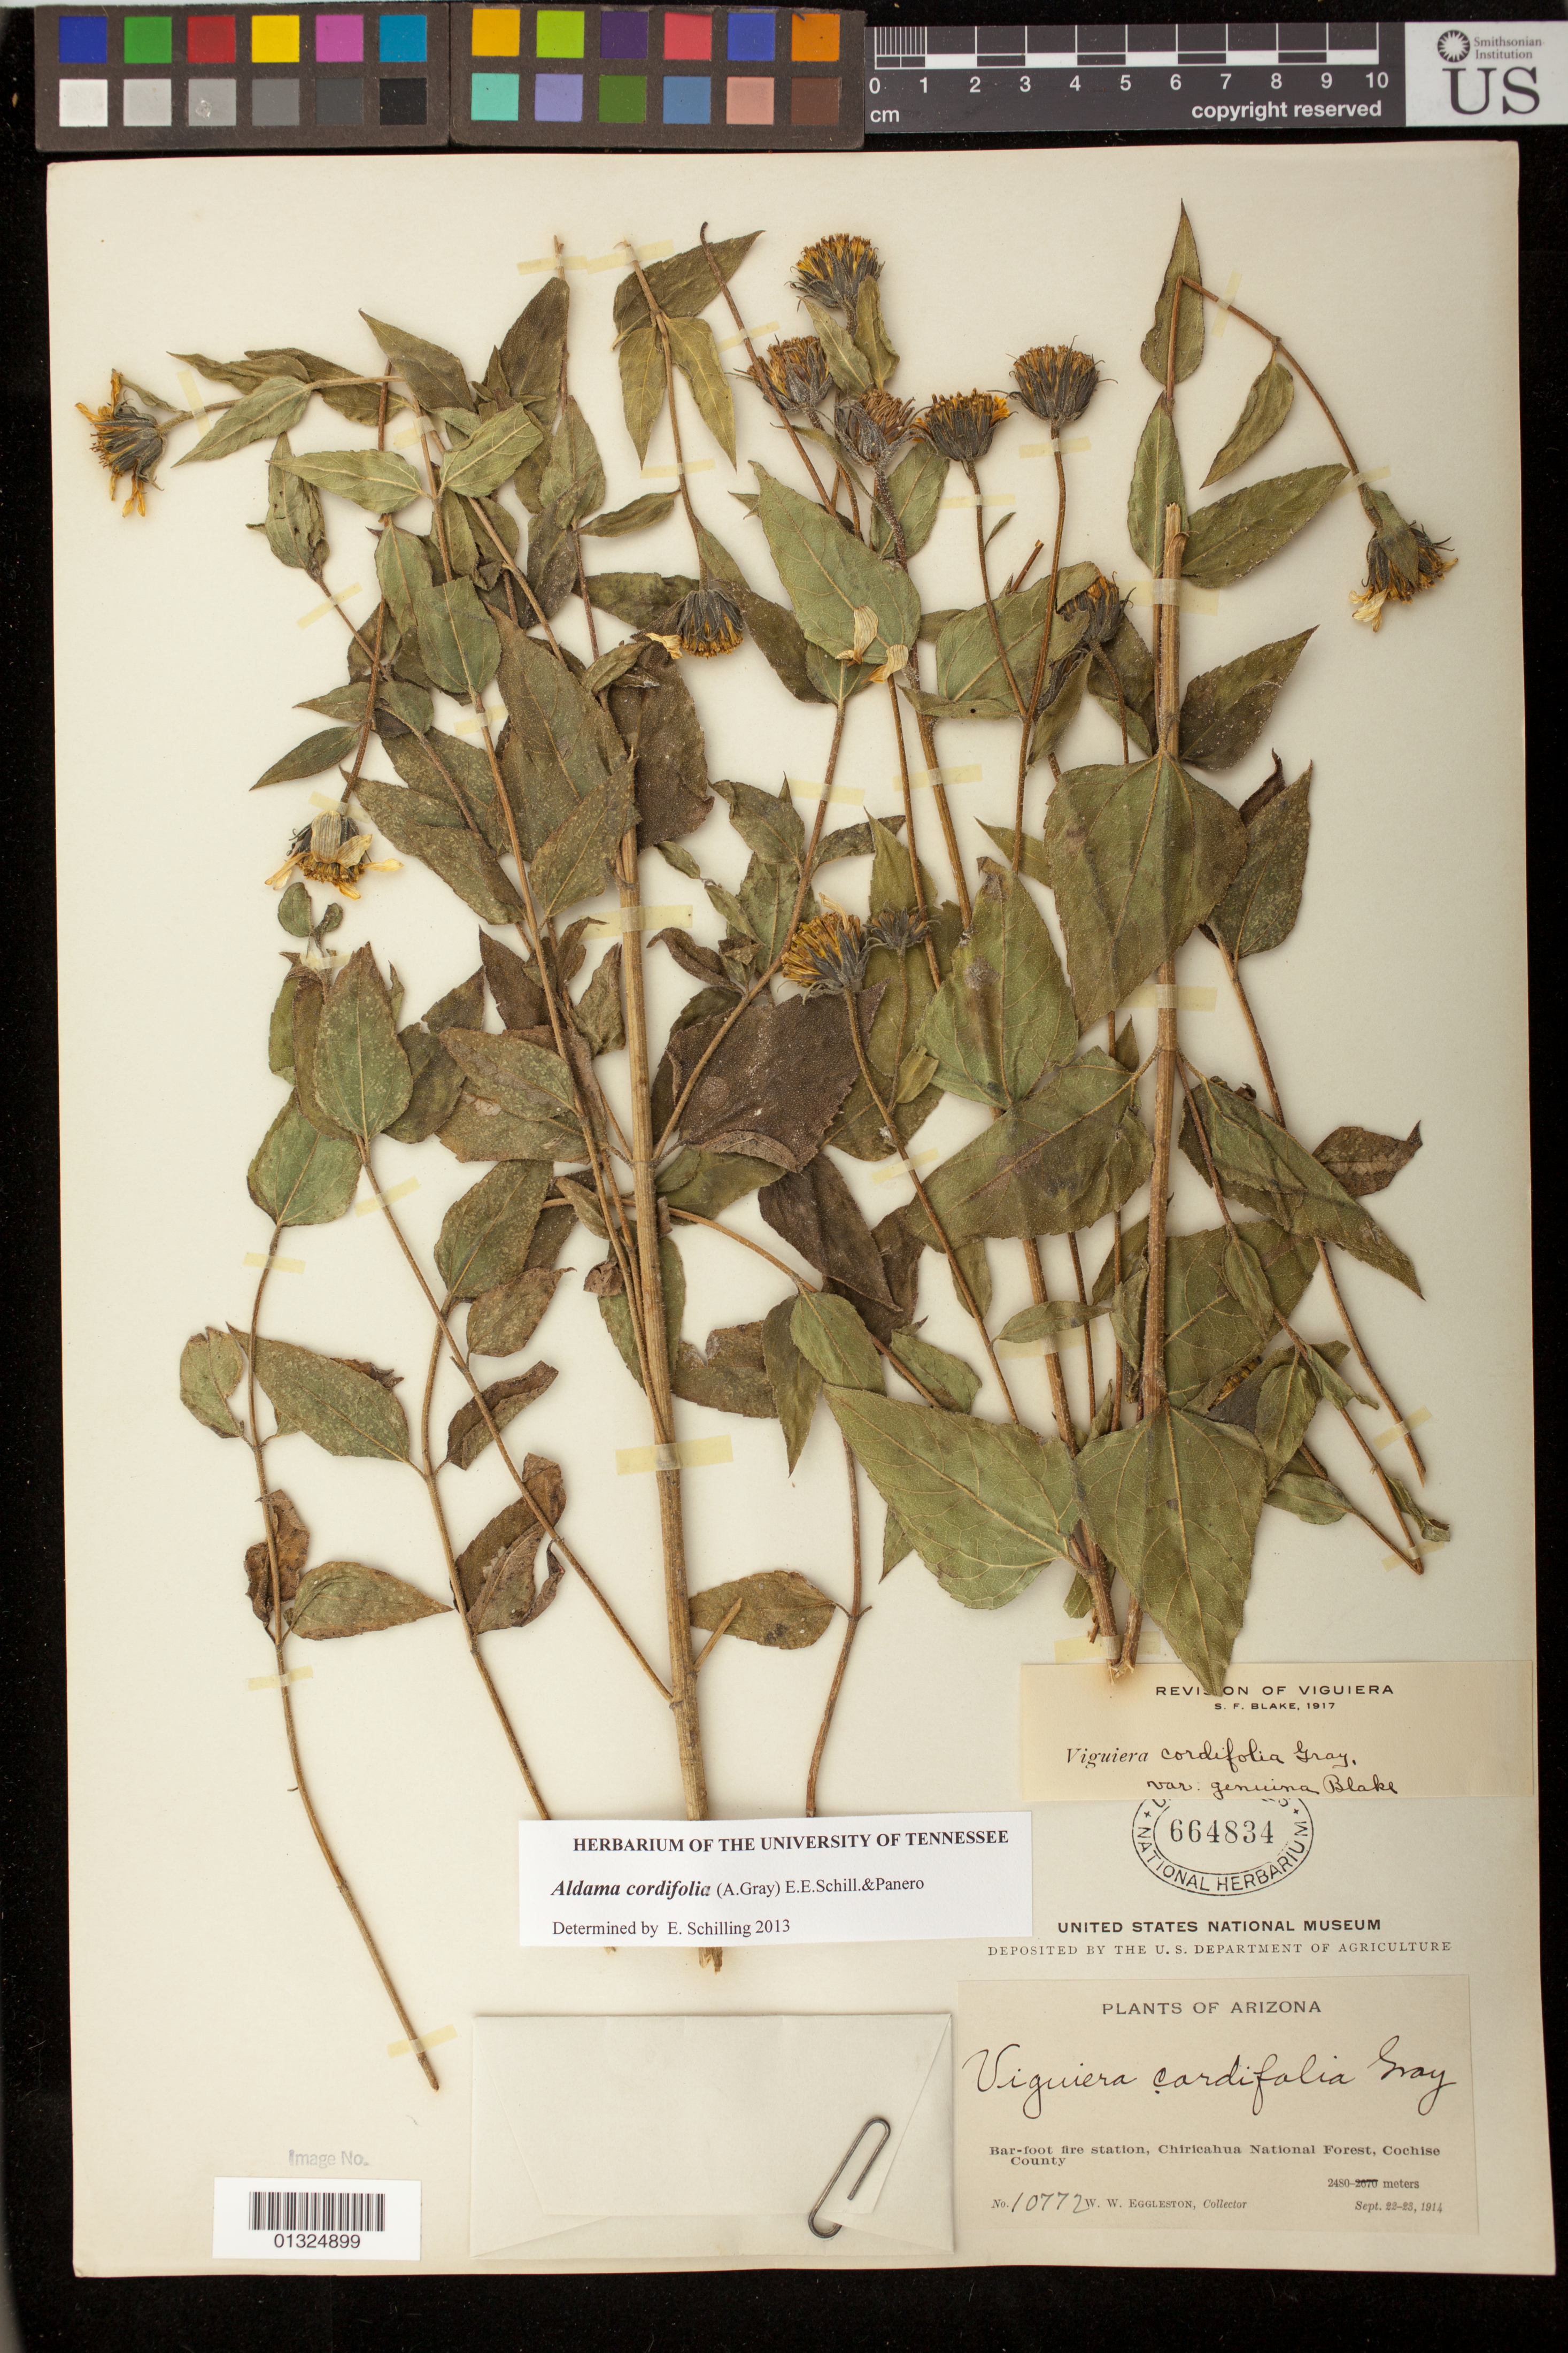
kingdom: Plantae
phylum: Tracheophyta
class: Magnoliopsida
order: Asterales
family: Asteraceae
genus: Aldama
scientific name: Aldama cordifolia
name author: (A. Gray) E.E. Schill. & Panero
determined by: Schilling, E. E.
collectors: W. W. Eggleston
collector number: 10772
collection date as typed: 22 Sep 1914 to 23 Sep 1914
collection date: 1914-09-22/1914-09-23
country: United States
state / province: Arizona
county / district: Cochise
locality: Bar-foot fire station, Chiricahua National Forest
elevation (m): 2480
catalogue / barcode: US 664834